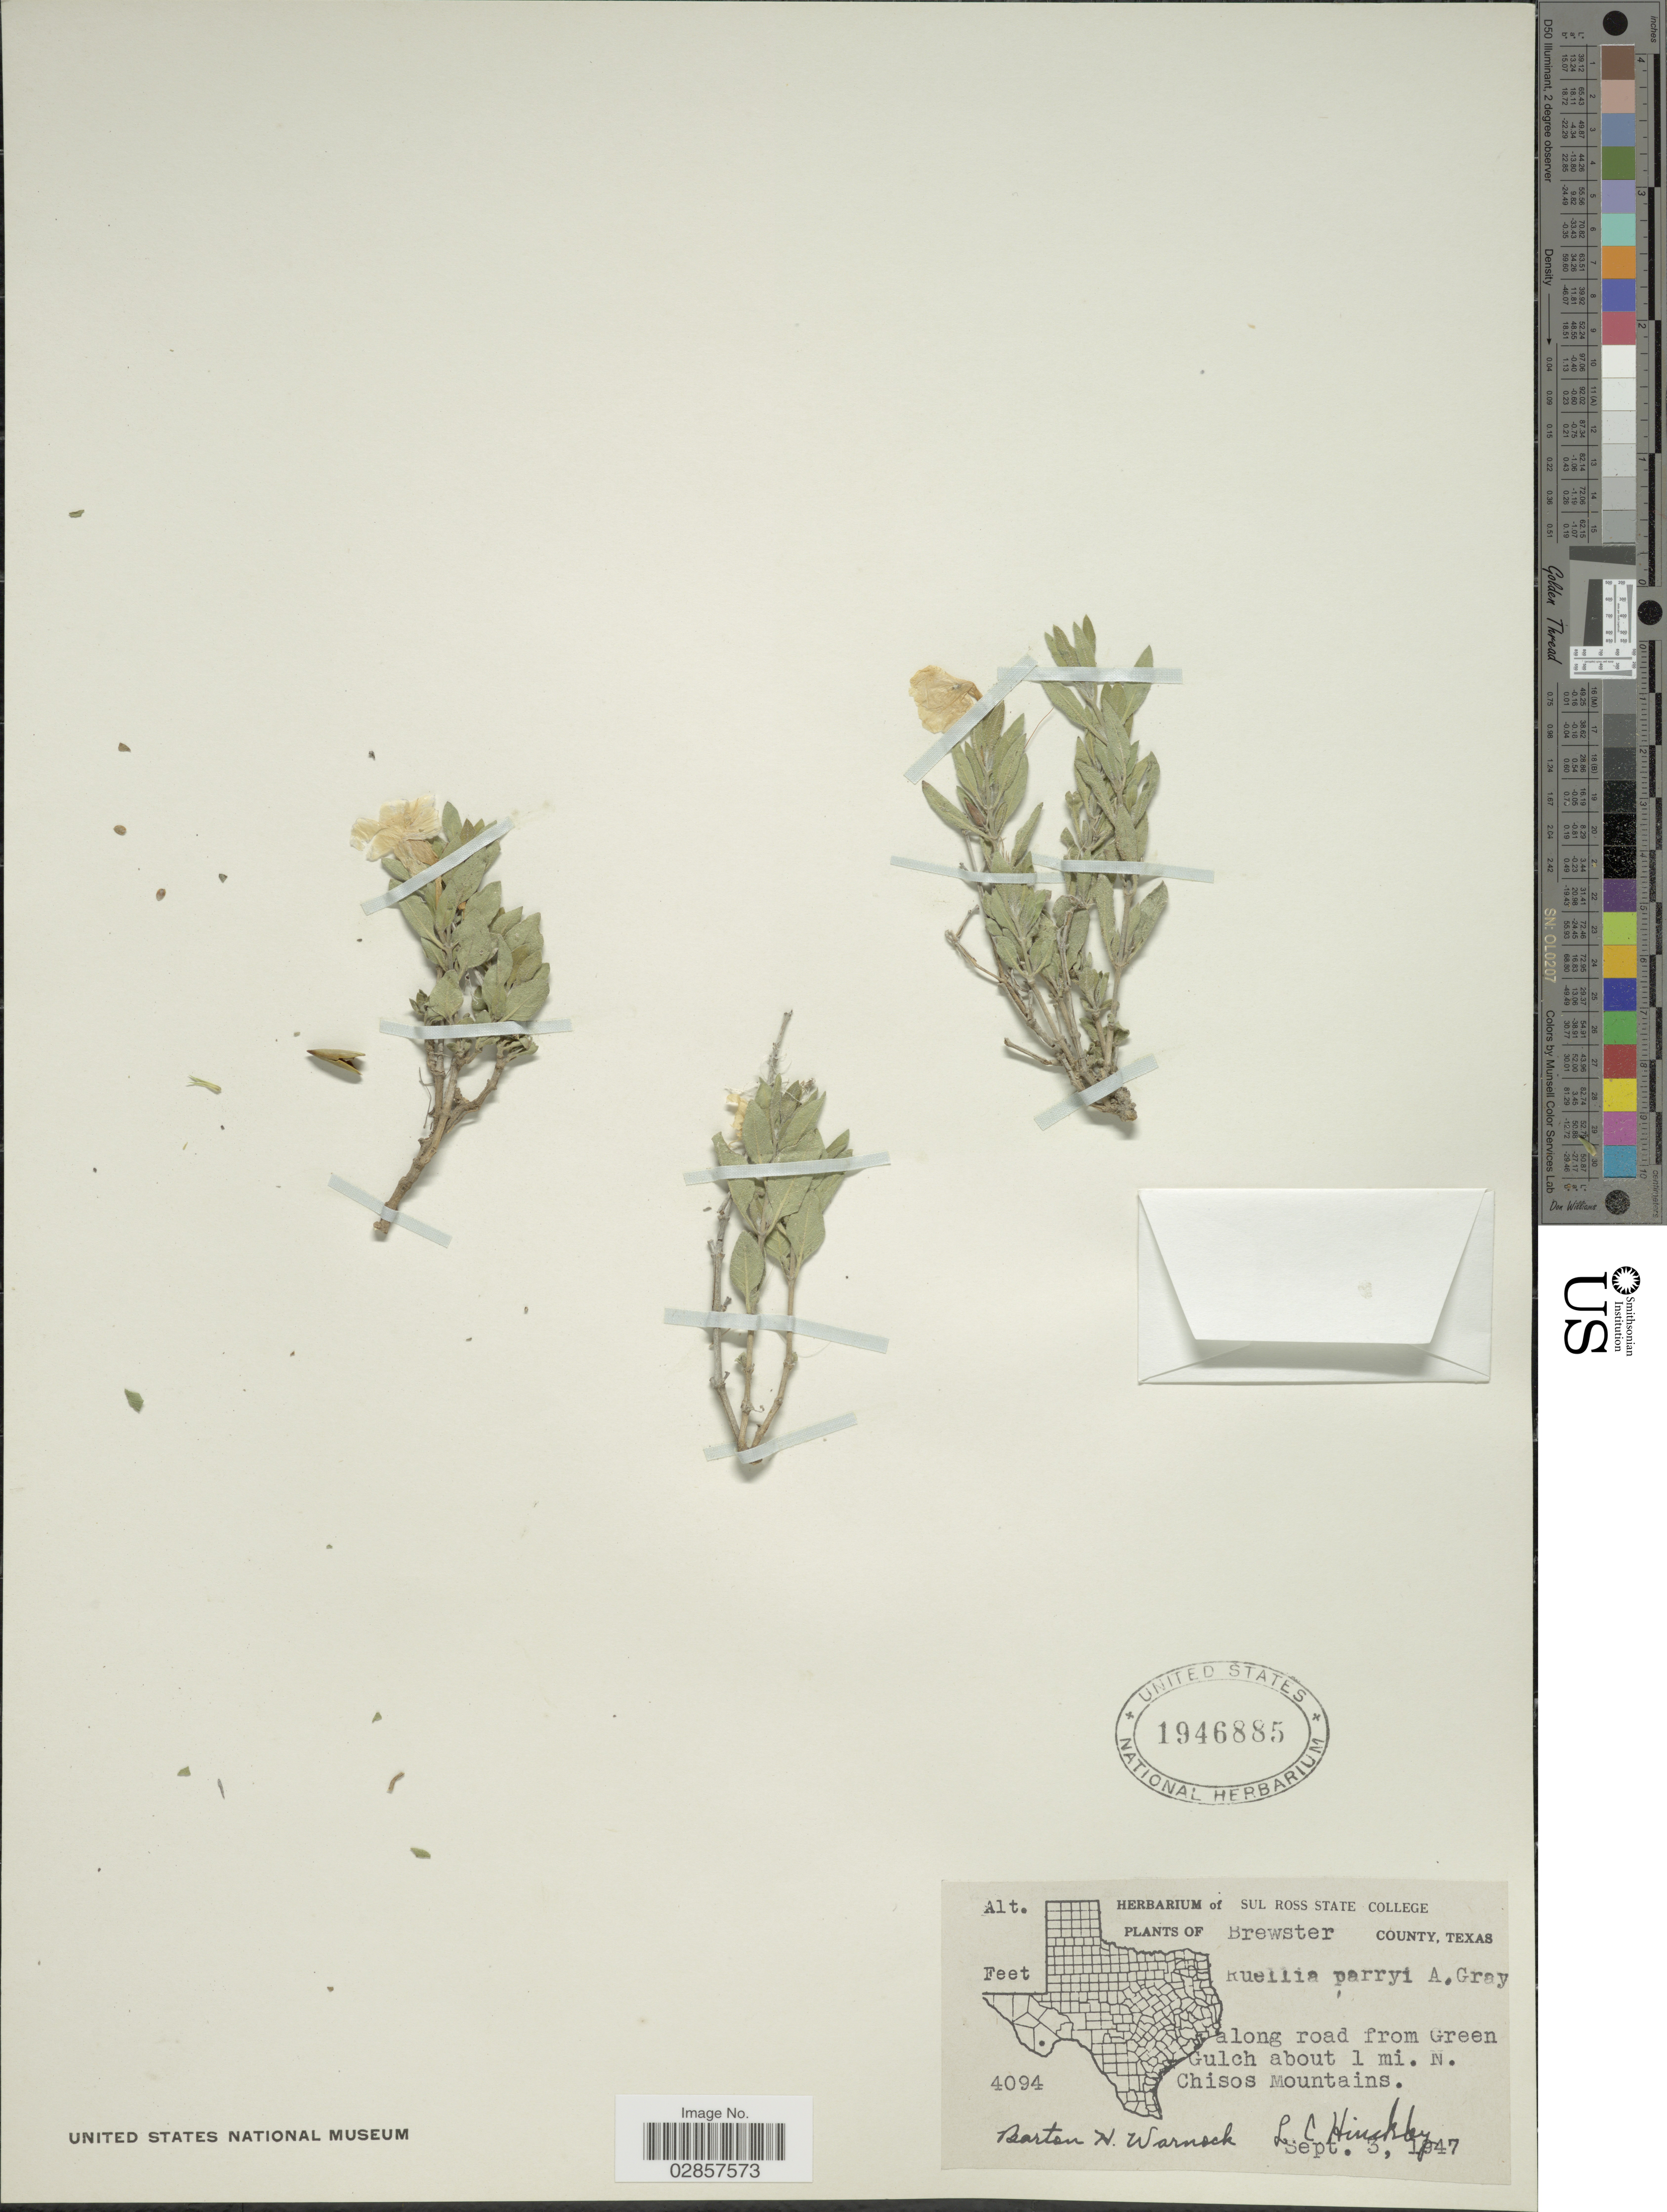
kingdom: Plantae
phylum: Tracheophyta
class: Magnoliopsida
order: Lamiales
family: Acanthaceae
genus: Ruellia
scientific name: Ruellia parryi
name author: A. Gray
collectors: B. H. Warnock & L. Hinkley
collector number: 4094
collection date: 1947-09-03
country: United States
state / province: Texas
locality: Brewster County, along road from Green Gulch about 1 mi. N. Chisos Mountains.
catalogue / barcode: US 1946885